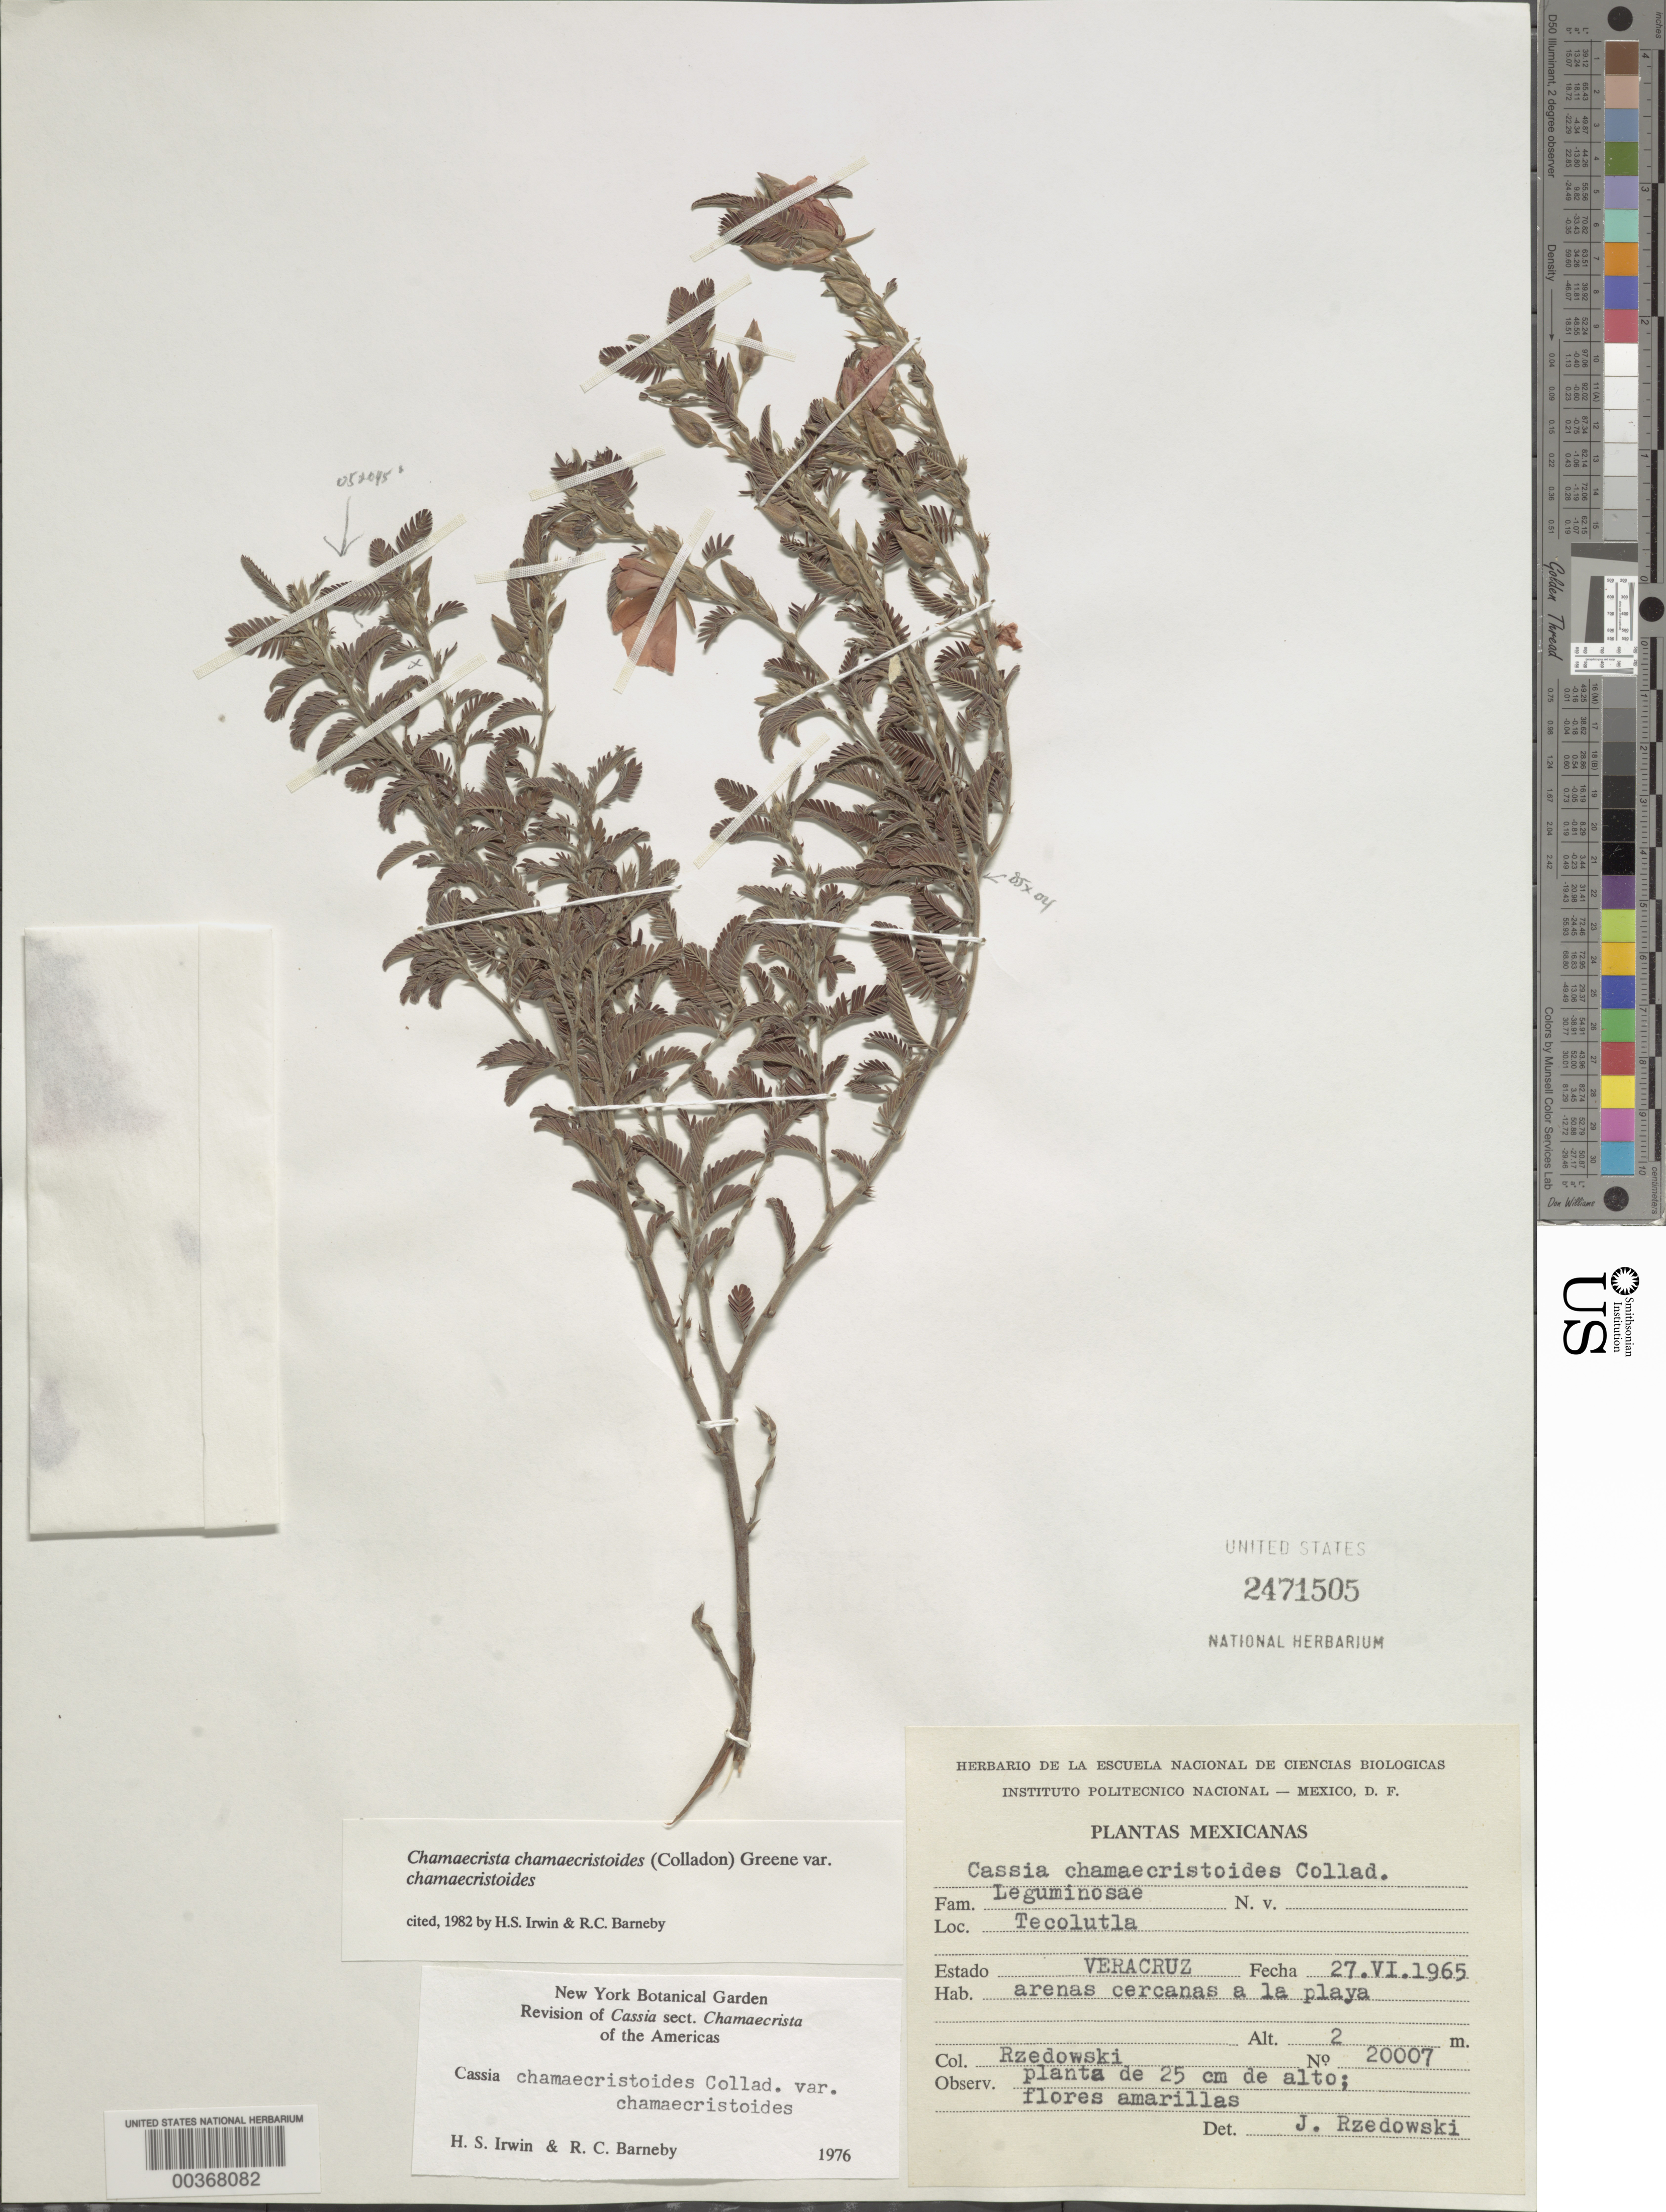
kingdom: Plantae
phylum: Tracheophyta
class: Magnoliopsida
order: Fabales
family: Fabaceae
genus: Chamaecrista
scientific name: Chamaecrista chamaecristoides var. chamaecristoides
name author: (Collad.) Greene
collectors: J. Rzedowski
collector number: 20007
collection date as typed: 27 Jun 1965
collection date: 1965-06-27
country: Mexico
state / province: Veracruz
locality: Tecolutla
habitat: Arenas cercanas a la playa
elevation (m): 2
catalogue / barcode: US 2471505